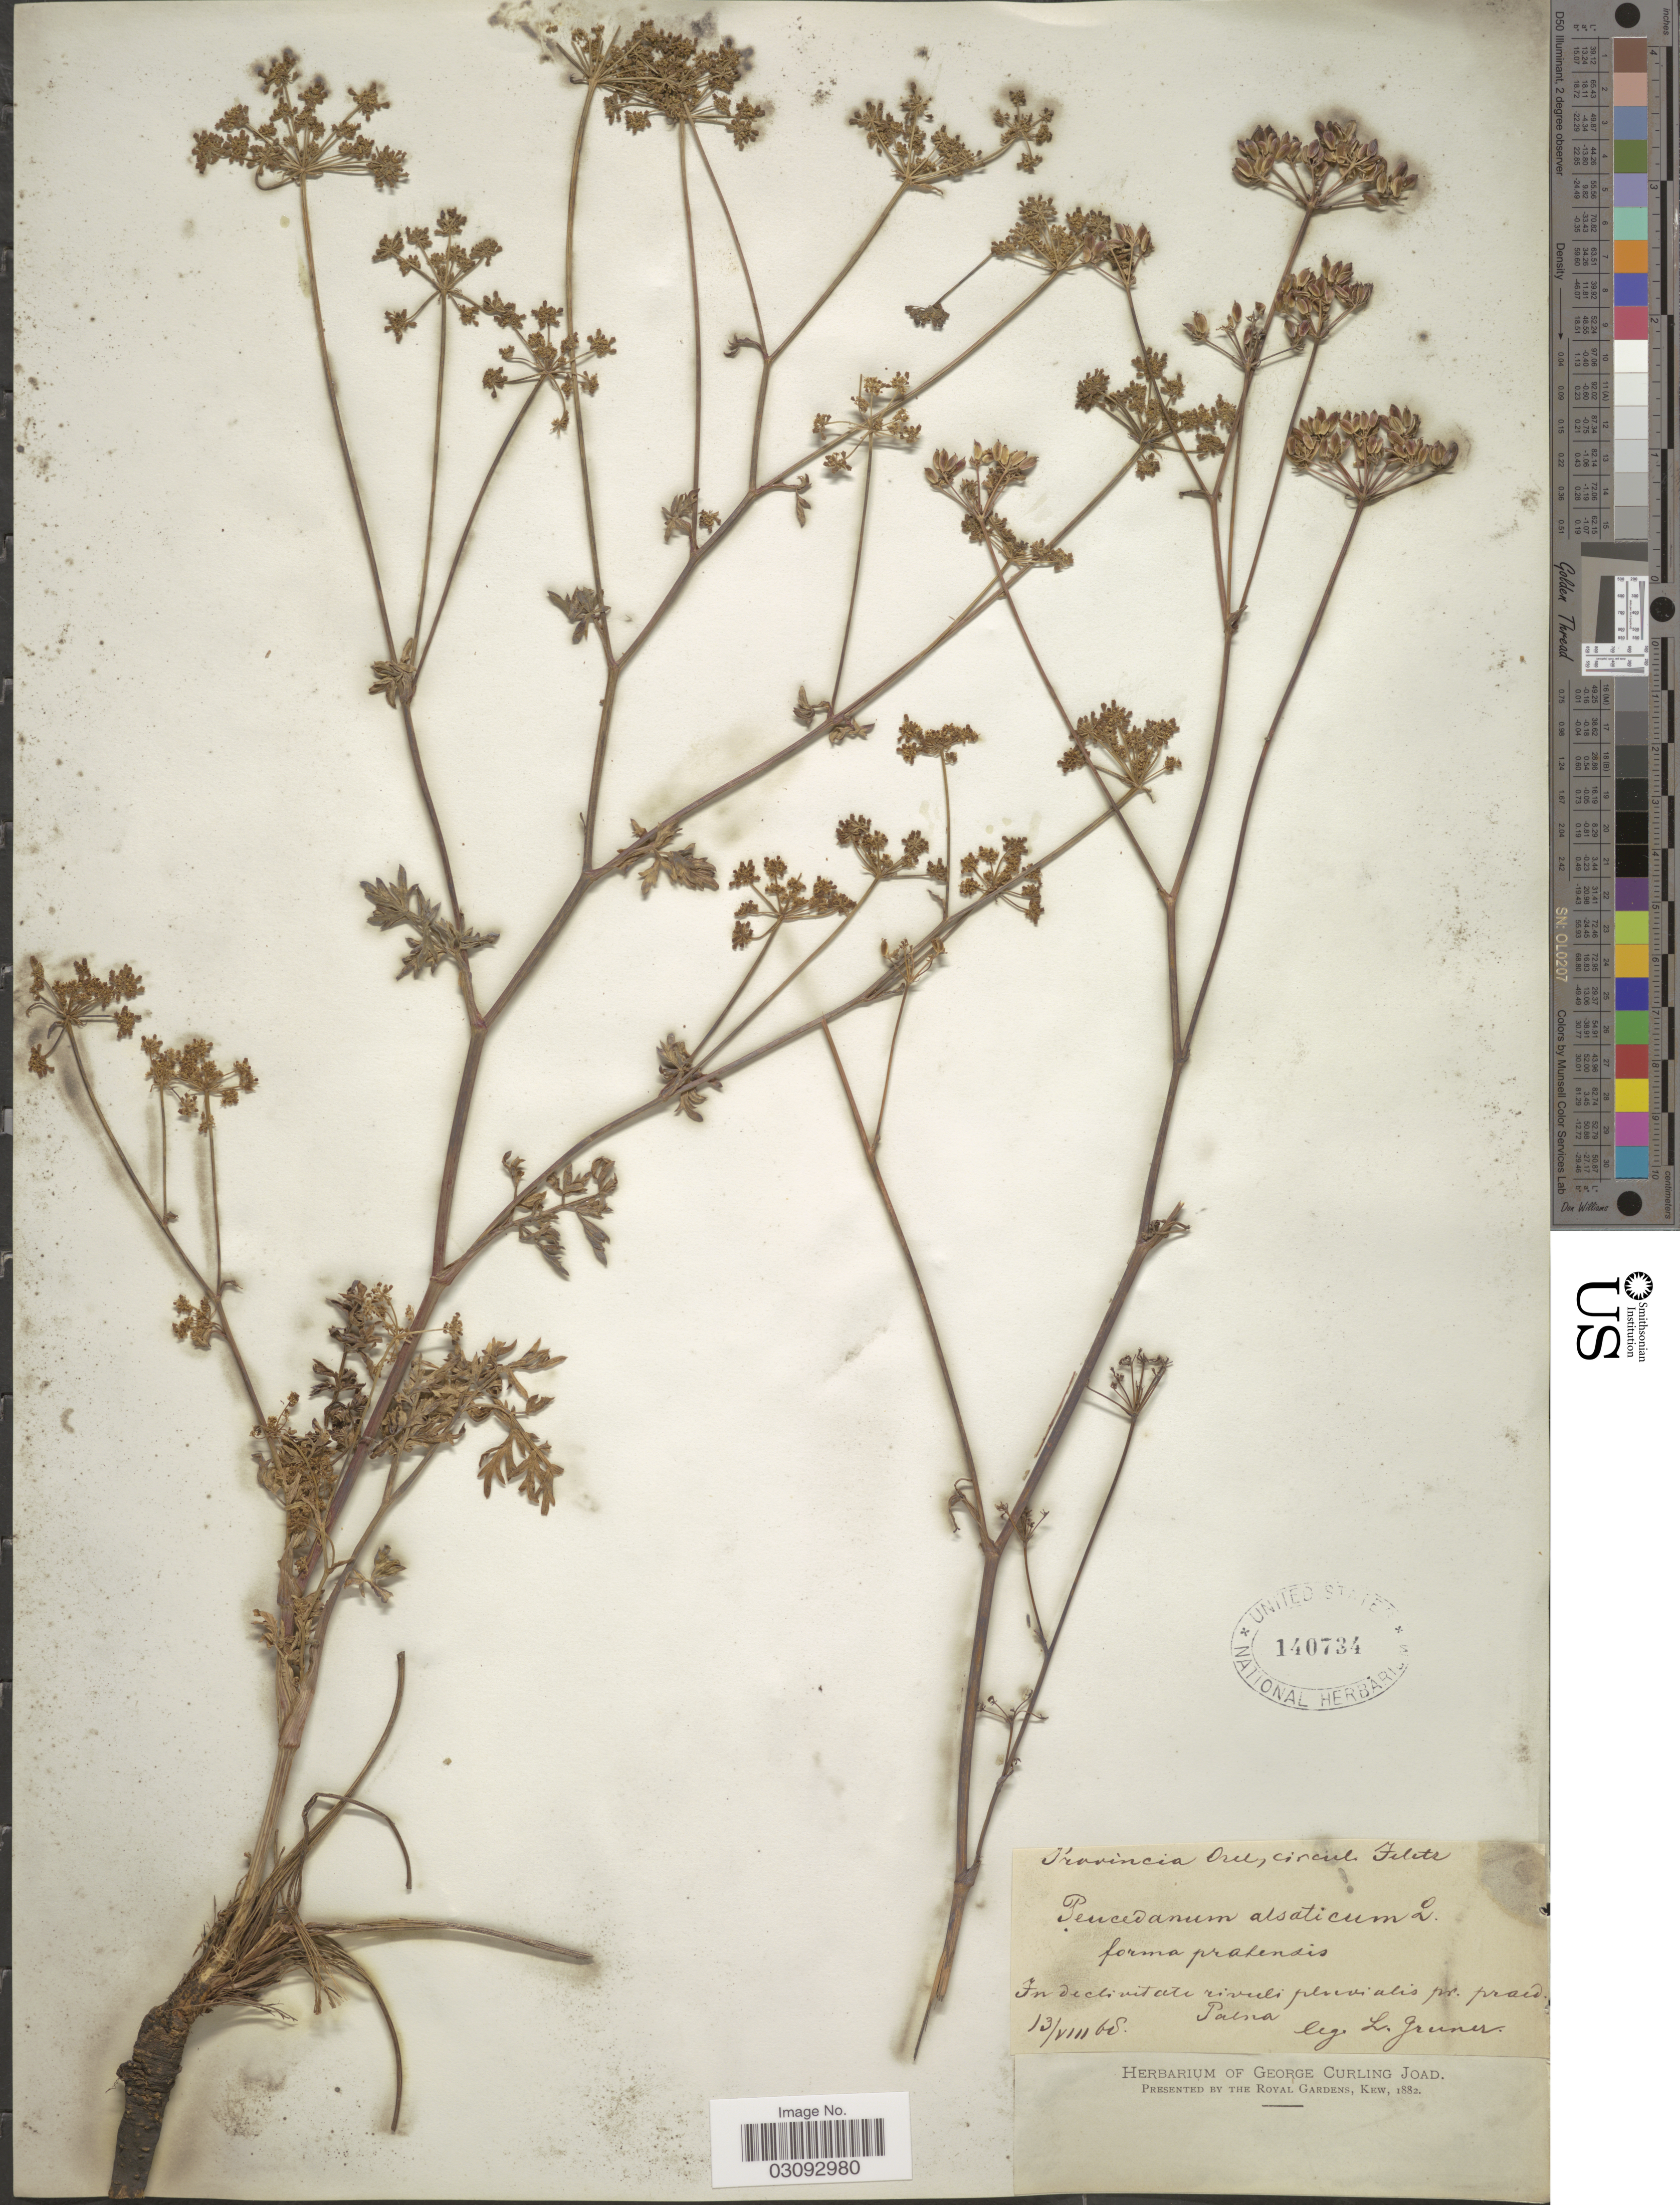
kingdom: Plantae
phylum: Tracheophyta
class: Magnoliopsida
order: Apiales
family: Apiaceae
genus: Peucedanum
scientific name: Peucedanum alsaticum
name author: L.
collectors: L. F. Gruner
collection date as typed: Transcribed d/m/y: 13/8/68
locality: In declivitate rivulis pluvialis pr. praid.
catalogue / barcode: US 140734